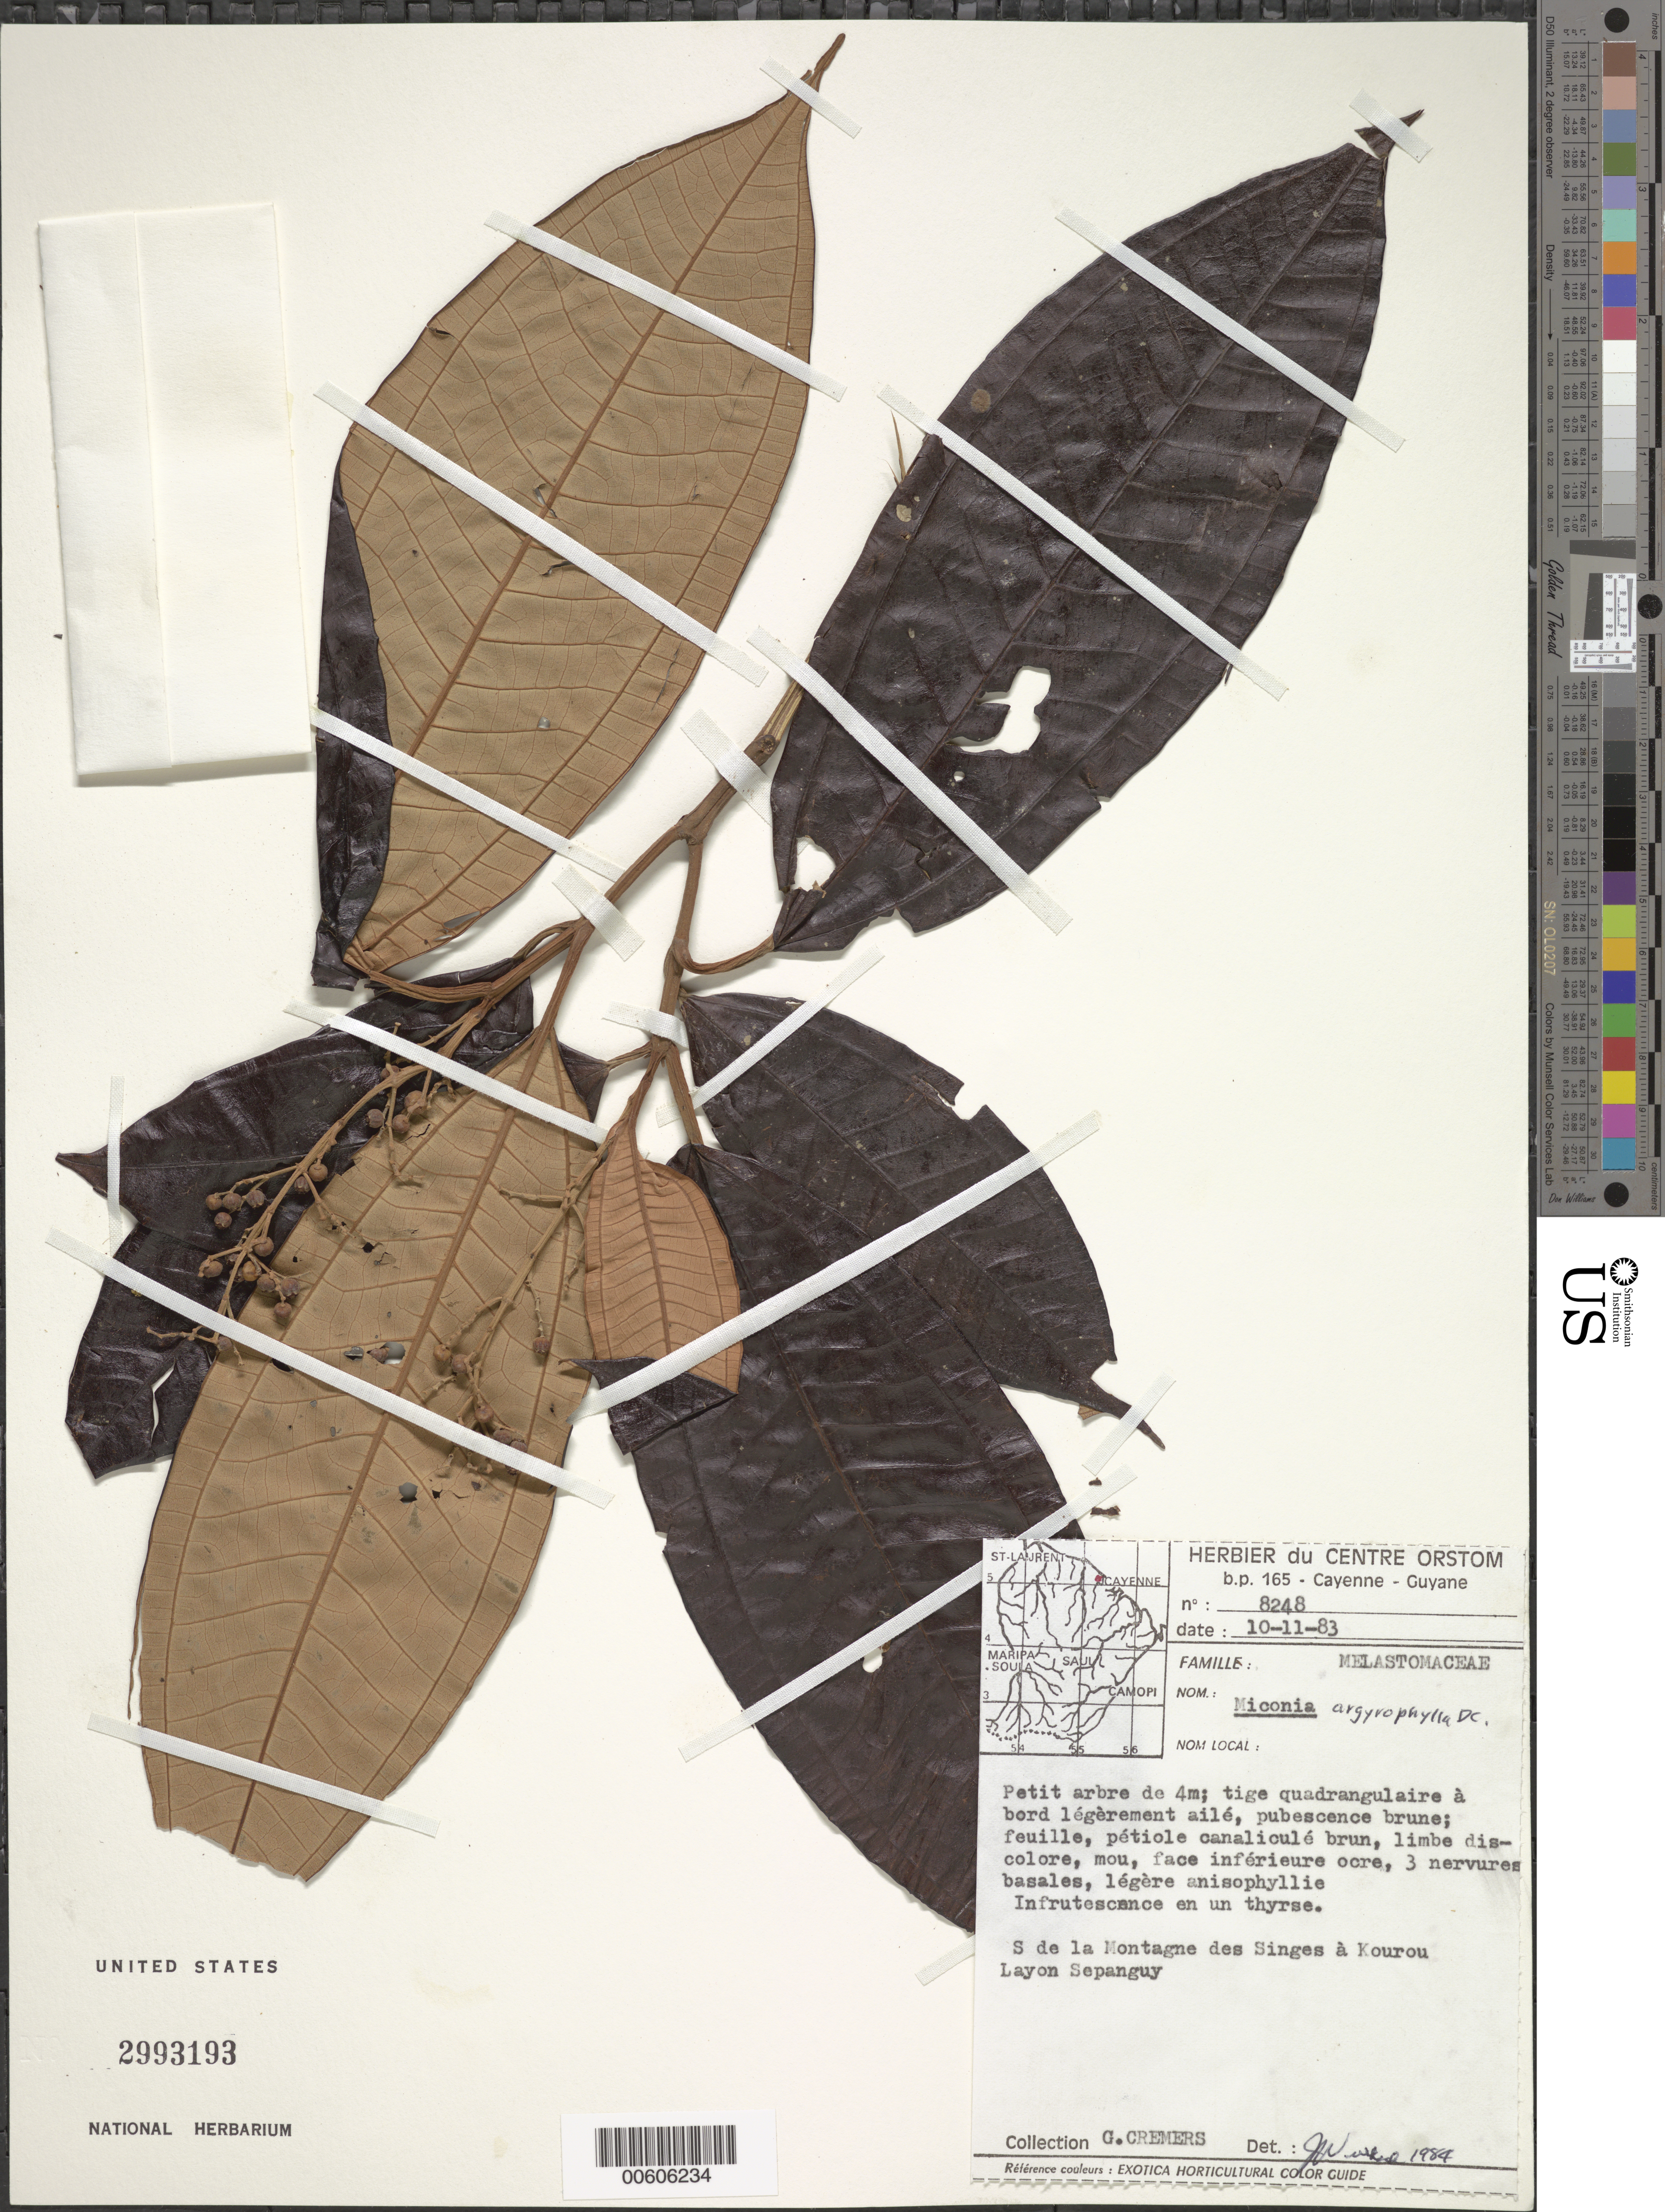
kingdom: Plantae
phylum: Tracheophyta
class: Magnoliopsida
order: Myrtales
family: Melastomataceae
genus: Miconia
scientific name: Miconia argyrophylla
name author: DC.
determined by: Wurdack, John J., (US), US (UNITED STATES)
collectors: G. Cremers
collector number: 8248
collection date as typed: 10-Nov-83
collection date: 1983-11-10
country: French Guiana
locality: Montagne des Singes, S à Kourou Layon Sepanguy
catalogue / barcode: US 2993193